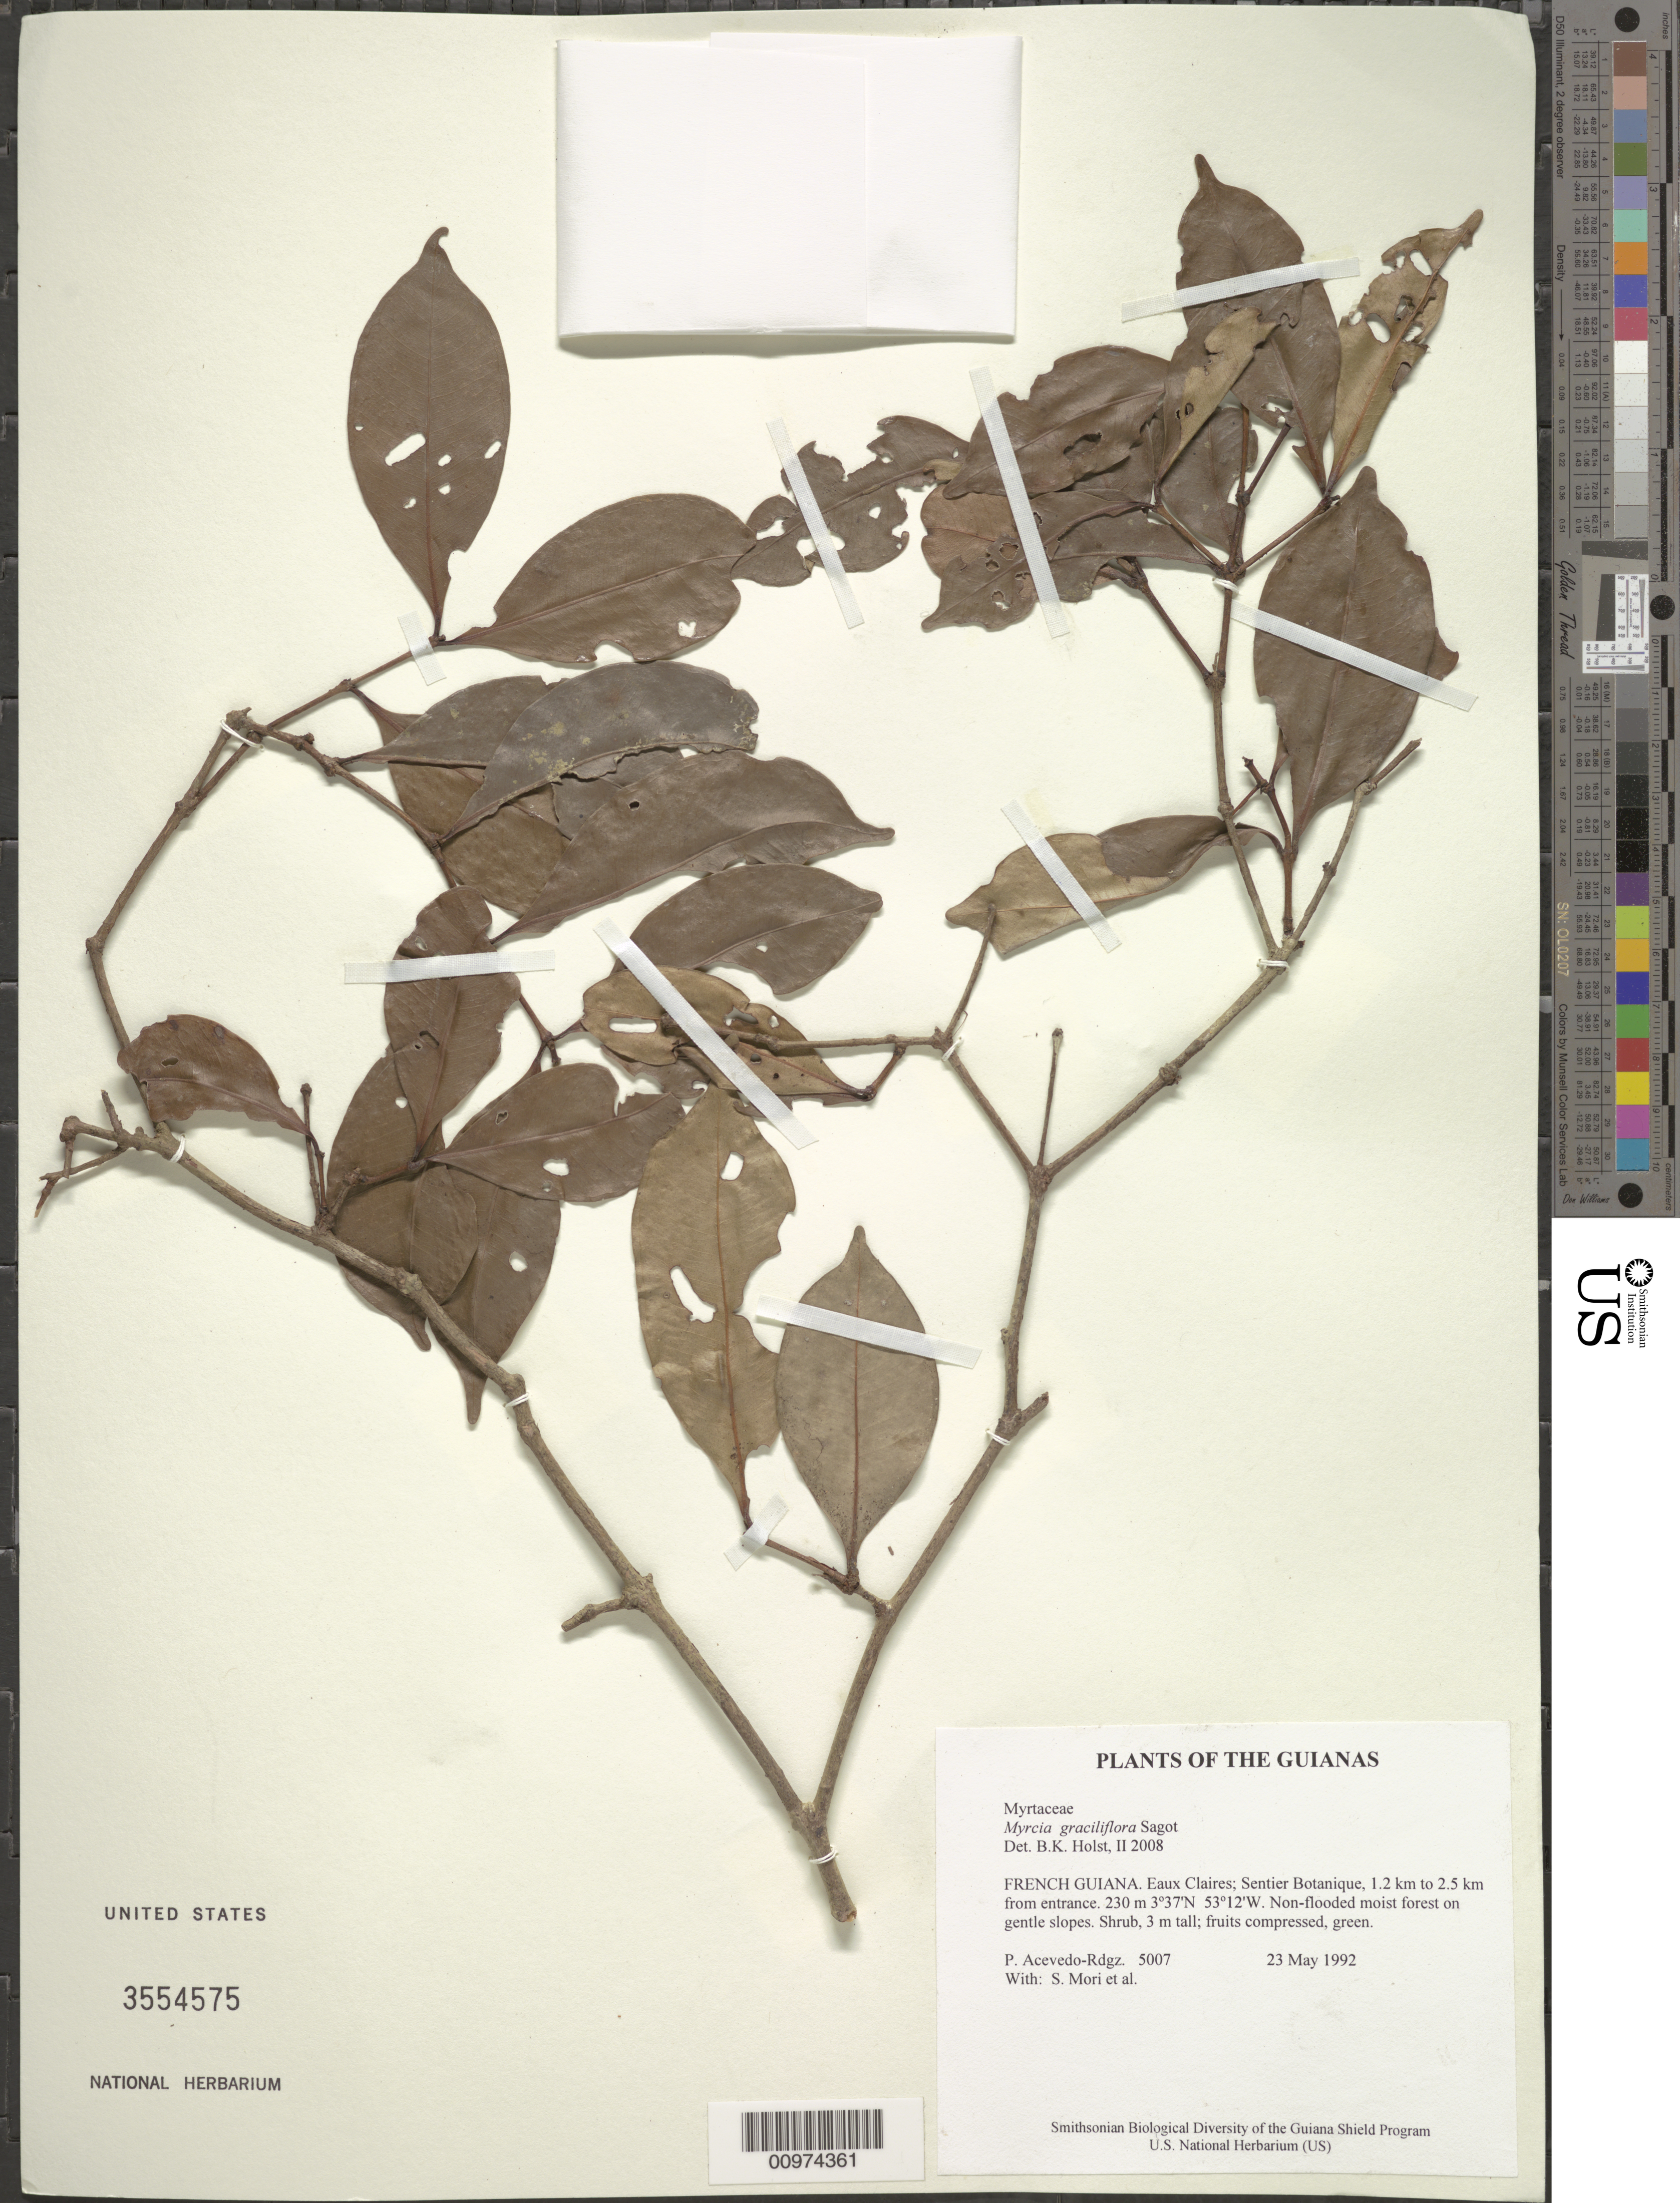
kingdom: Plantae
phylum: Tracheophyta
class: Magnoliopsida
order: Myrtales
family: Myrtaceae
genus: Myrcia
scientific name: Myrcia graciliflora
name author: Sagot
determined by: Holst, Bruce K.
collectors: P. Acevedo-Rodr., S. Mori, C. A. Gracie, Bobbi Angell, P. Anderson, E. J. Gouda & A. .R. A. Görts-van Rijn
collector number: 5007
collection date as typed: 23 May 1992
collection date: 1992-05-23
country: French Guiana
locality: Eaux Claires; Sentier Botanique, 1.2 km to 2.5 km from entrance.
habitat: Non-flooded moist forest on gentle slopes.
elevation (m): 230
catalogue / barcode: US 3554575